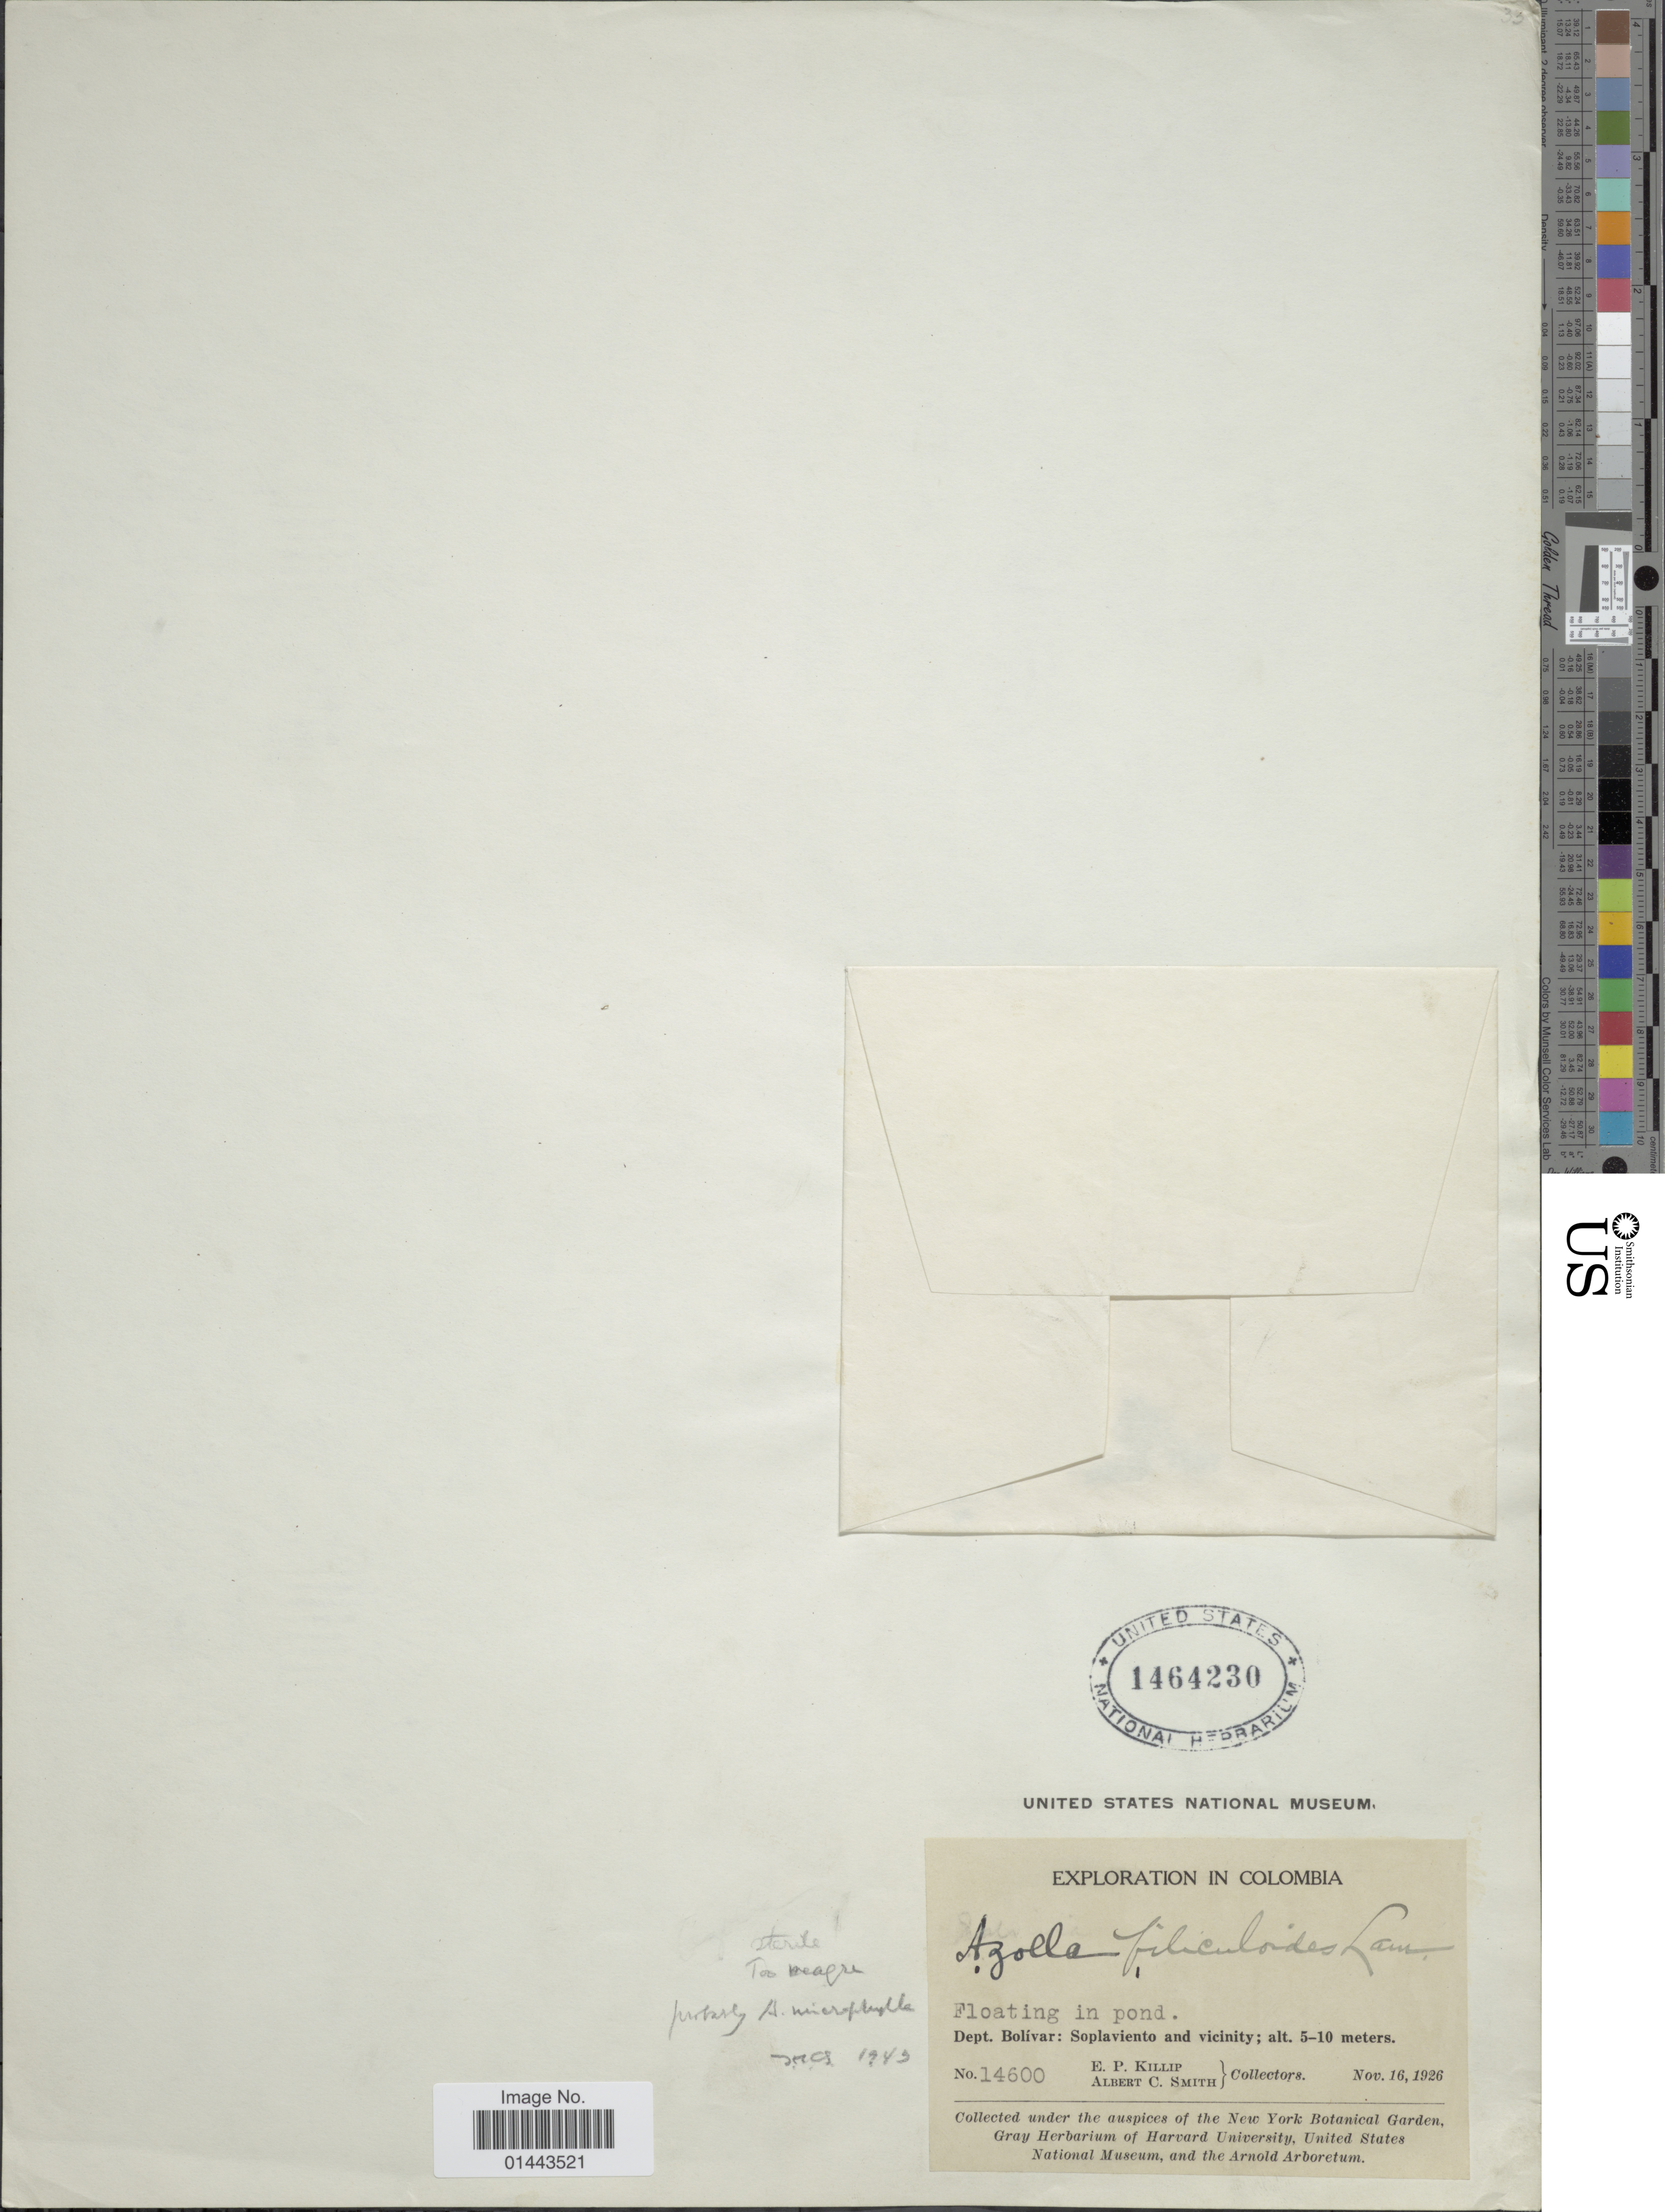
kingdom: Plantae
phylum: Tracheophyta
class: Polypodiopsida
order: Salviniales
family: Salviniaceae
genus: Azolla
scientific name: Azolla filiculoides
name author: Lam.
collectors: E. P. Killip & A. C. Smith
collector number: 14600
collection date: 1926-11-16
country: Colombia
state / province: Bolívar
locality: Soplaviento and vicinity. Floating in pond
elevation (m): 5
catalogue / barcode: US 1464230